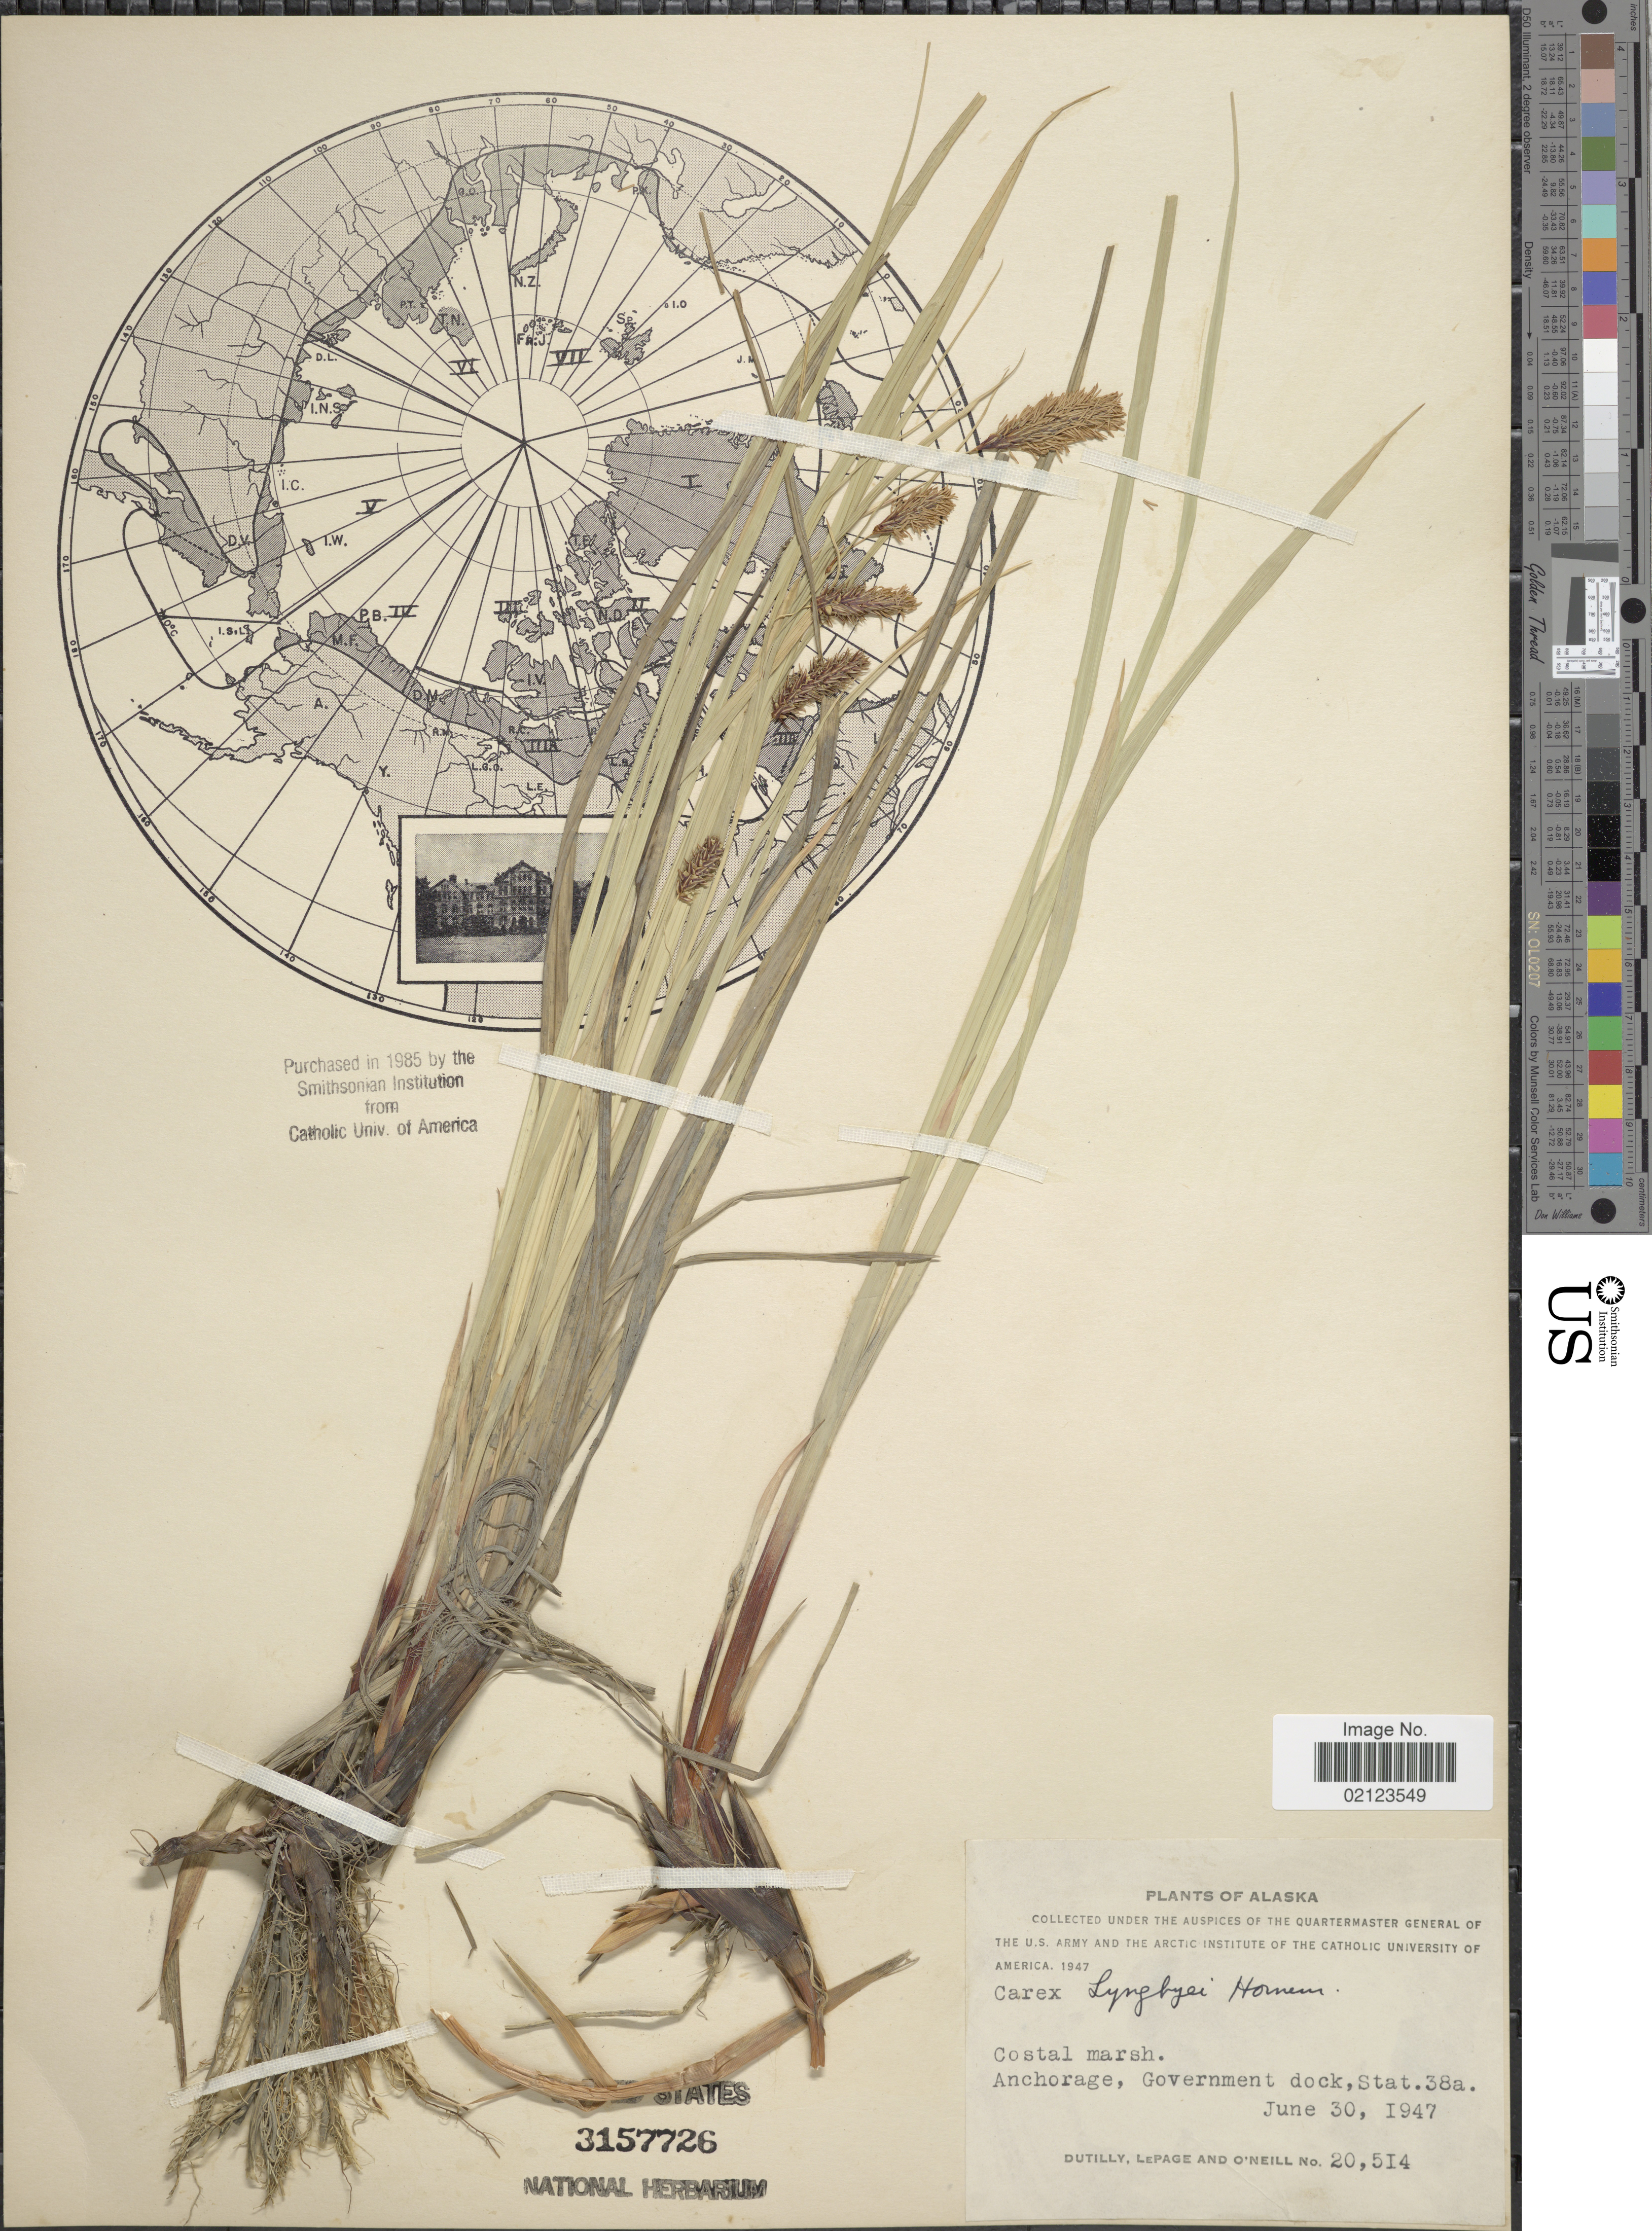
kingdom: Plantae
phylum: Tracheophyta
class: Liliopsida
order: Poales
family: Cyperaceae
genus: Carex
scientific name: Carex lyngbyei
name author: Hornem.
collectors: -. Dutilly, -. LePage & -. O'Neill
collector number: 20514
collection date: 1947-06-30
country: United States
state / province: Alaska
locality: Coastal marsh. Anchorage, Government dock, Stat. 38a.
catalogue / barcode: US 3157726